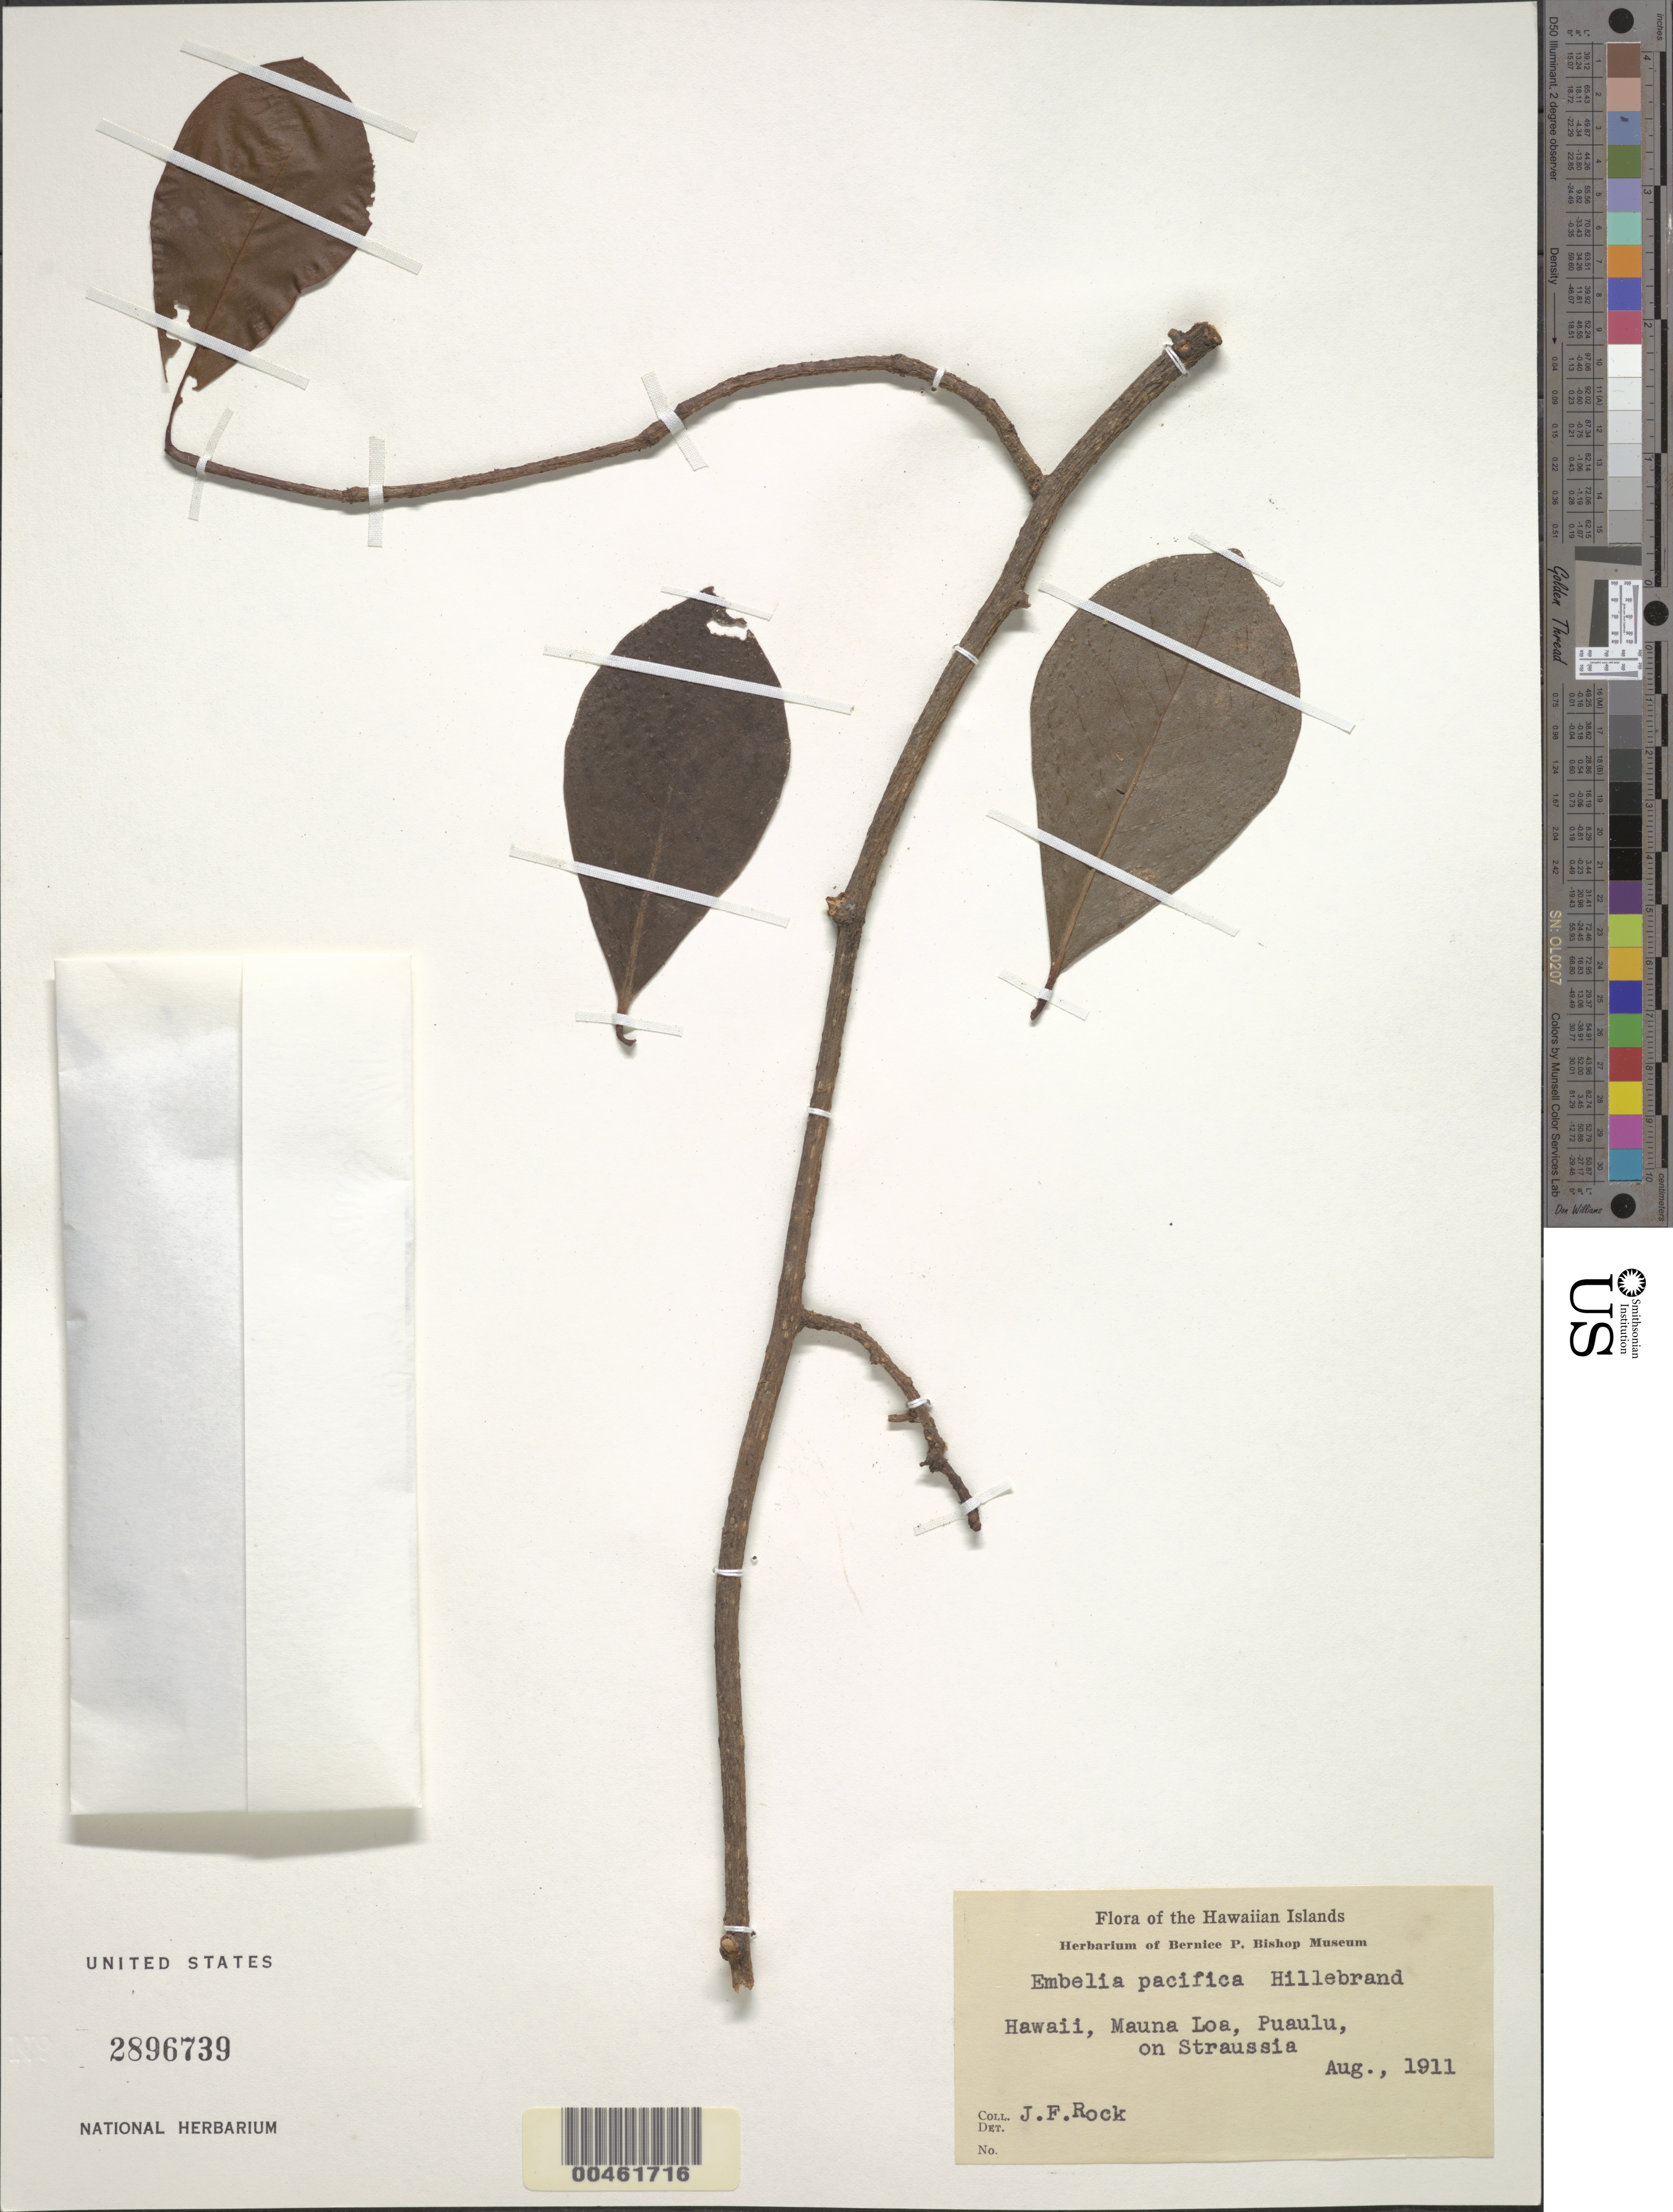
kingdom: Plantae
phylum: Tracheophyta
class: Magnoliopsida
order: Ericales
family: Primulaceae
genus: Embelia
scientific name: Embelia pacifica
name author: Hillebr.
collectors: J. F. Rock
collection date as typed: Aug 1911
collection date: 1911-08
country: United States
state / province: Hawaii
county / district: Hawaii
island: Hawaii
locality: Mauna Loa, Puaulu.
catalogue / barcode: US 2896739